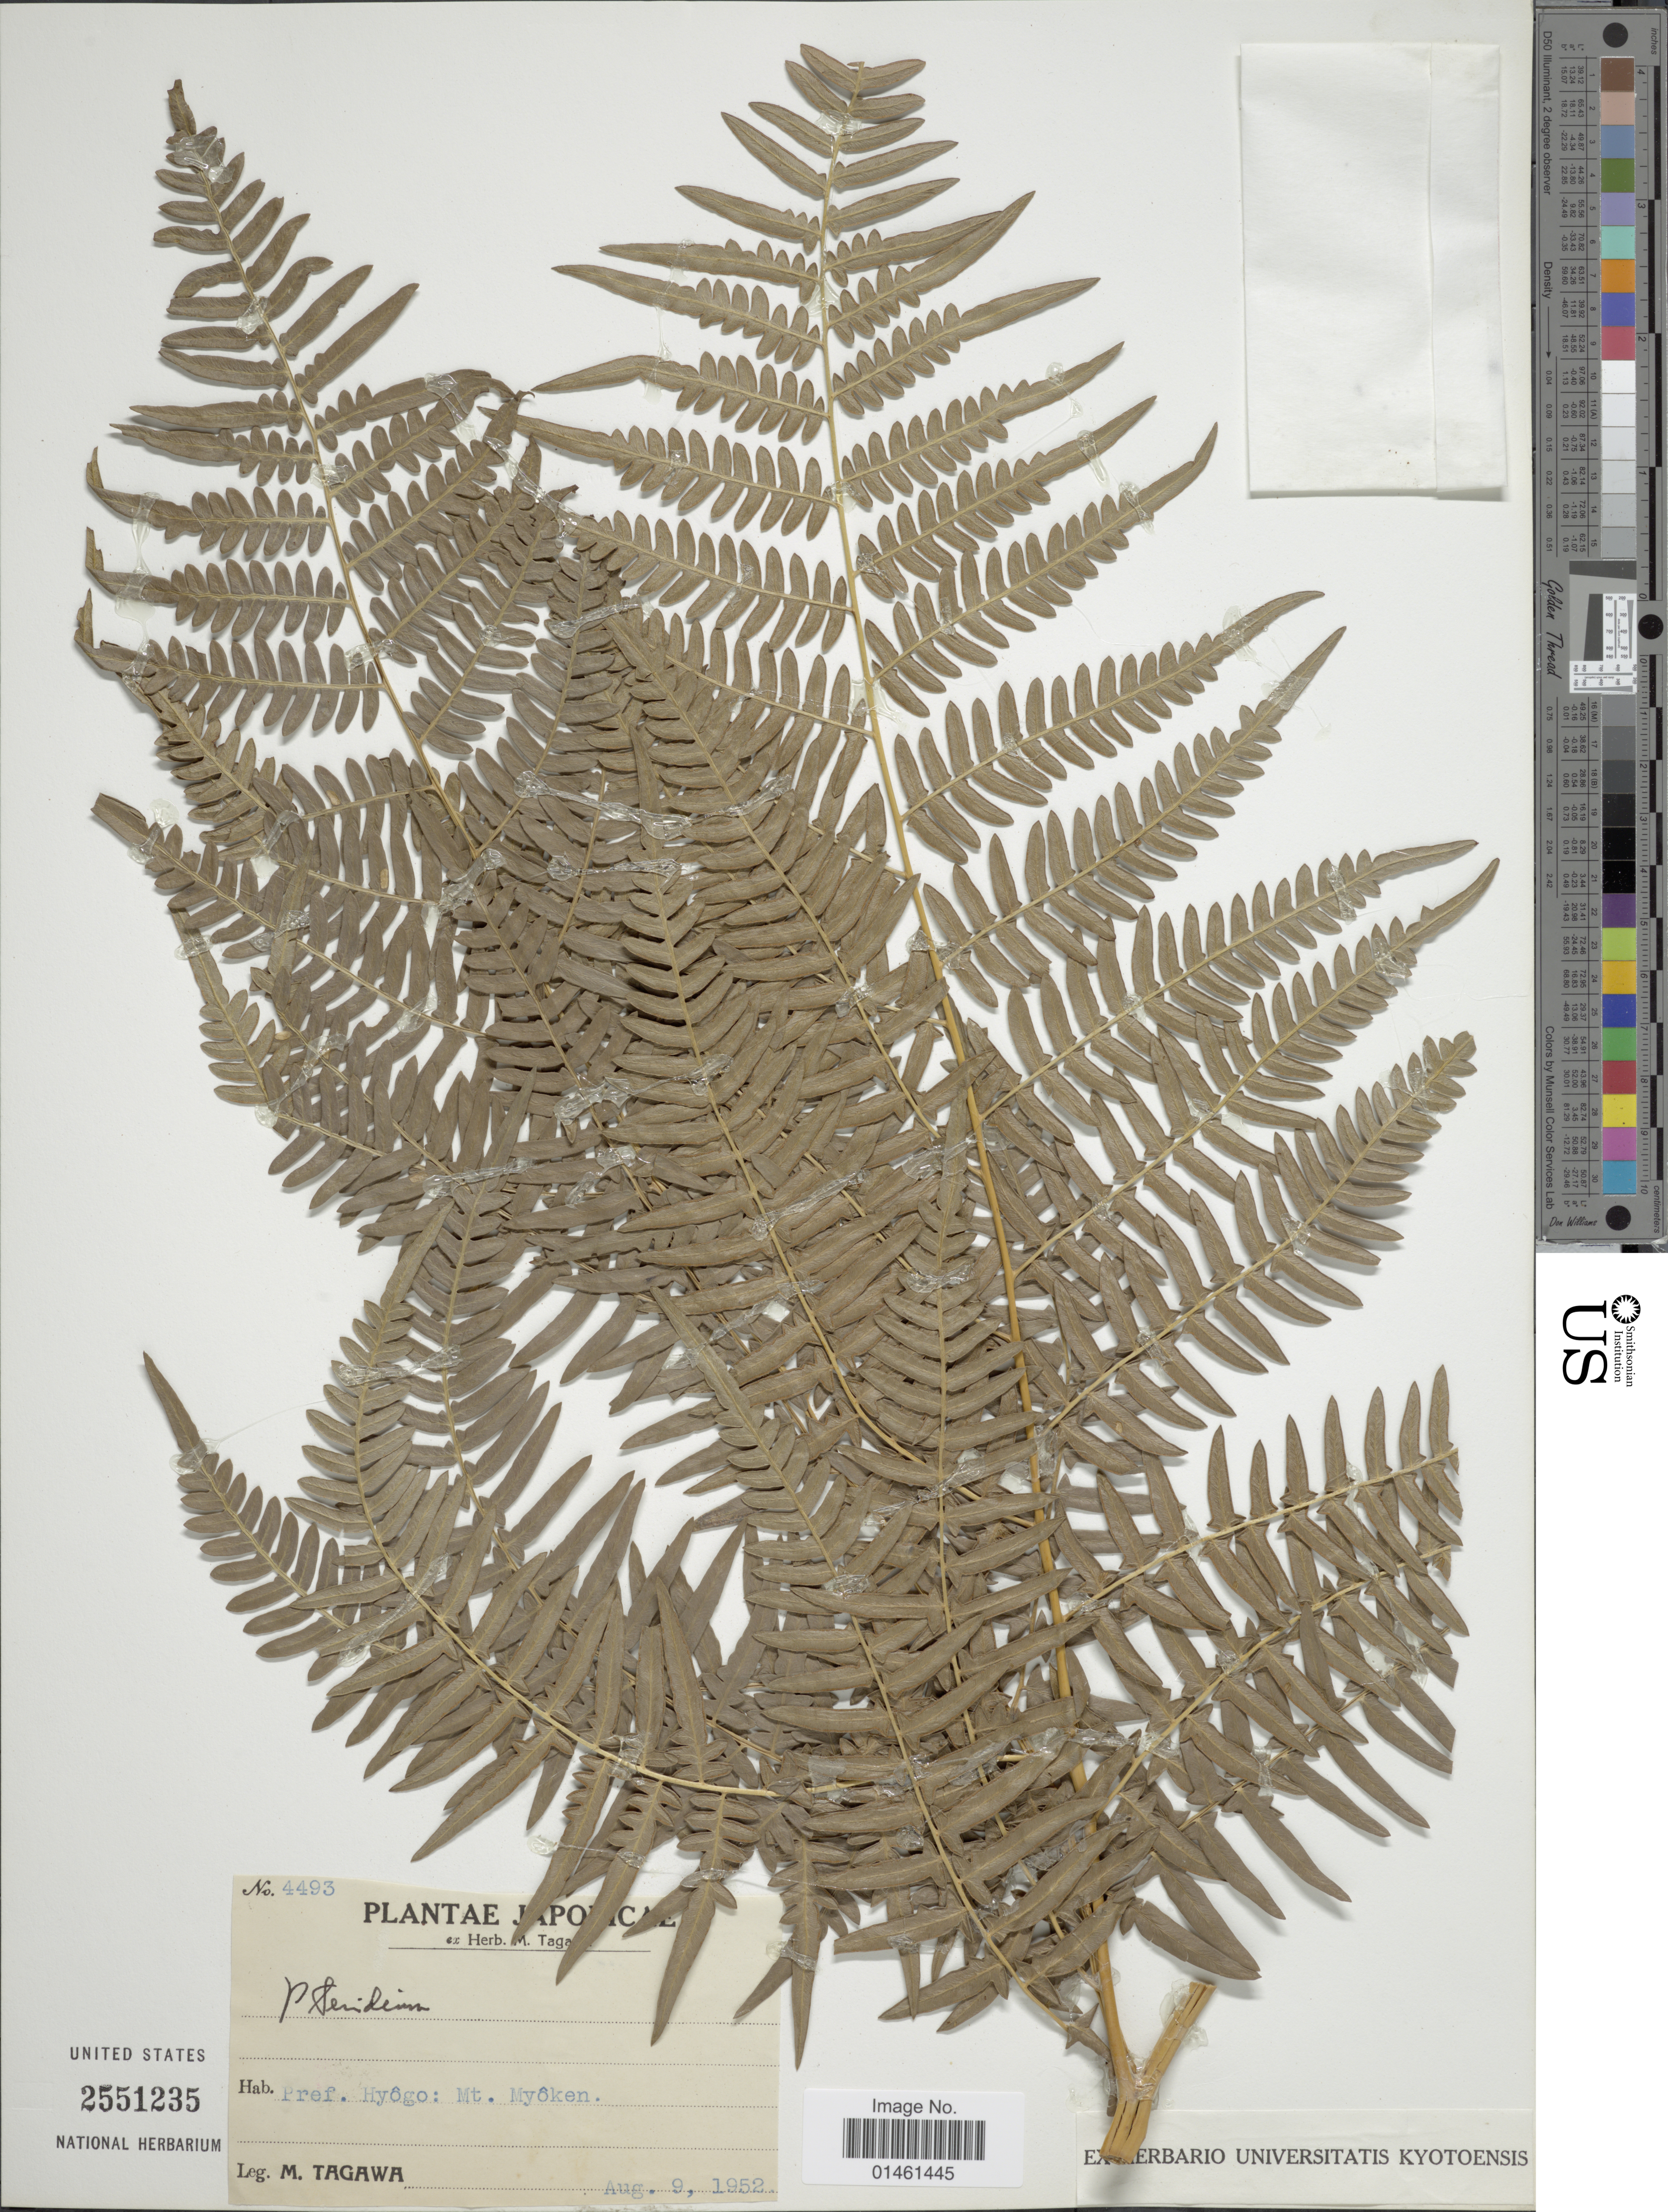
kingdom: Plantae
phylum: Tracheophyta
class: Polypodiopsida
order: Polypodiales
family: Dennstaedtiaceae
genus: Pteridium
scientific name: Pteridium aquilinum var. latiusculum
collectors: M. Tagawa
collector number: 4493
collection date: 1952-08-09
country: Japan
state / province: Hyogo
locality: Pref. Hyogo: Mt. Myoken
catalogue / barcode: US 2551235